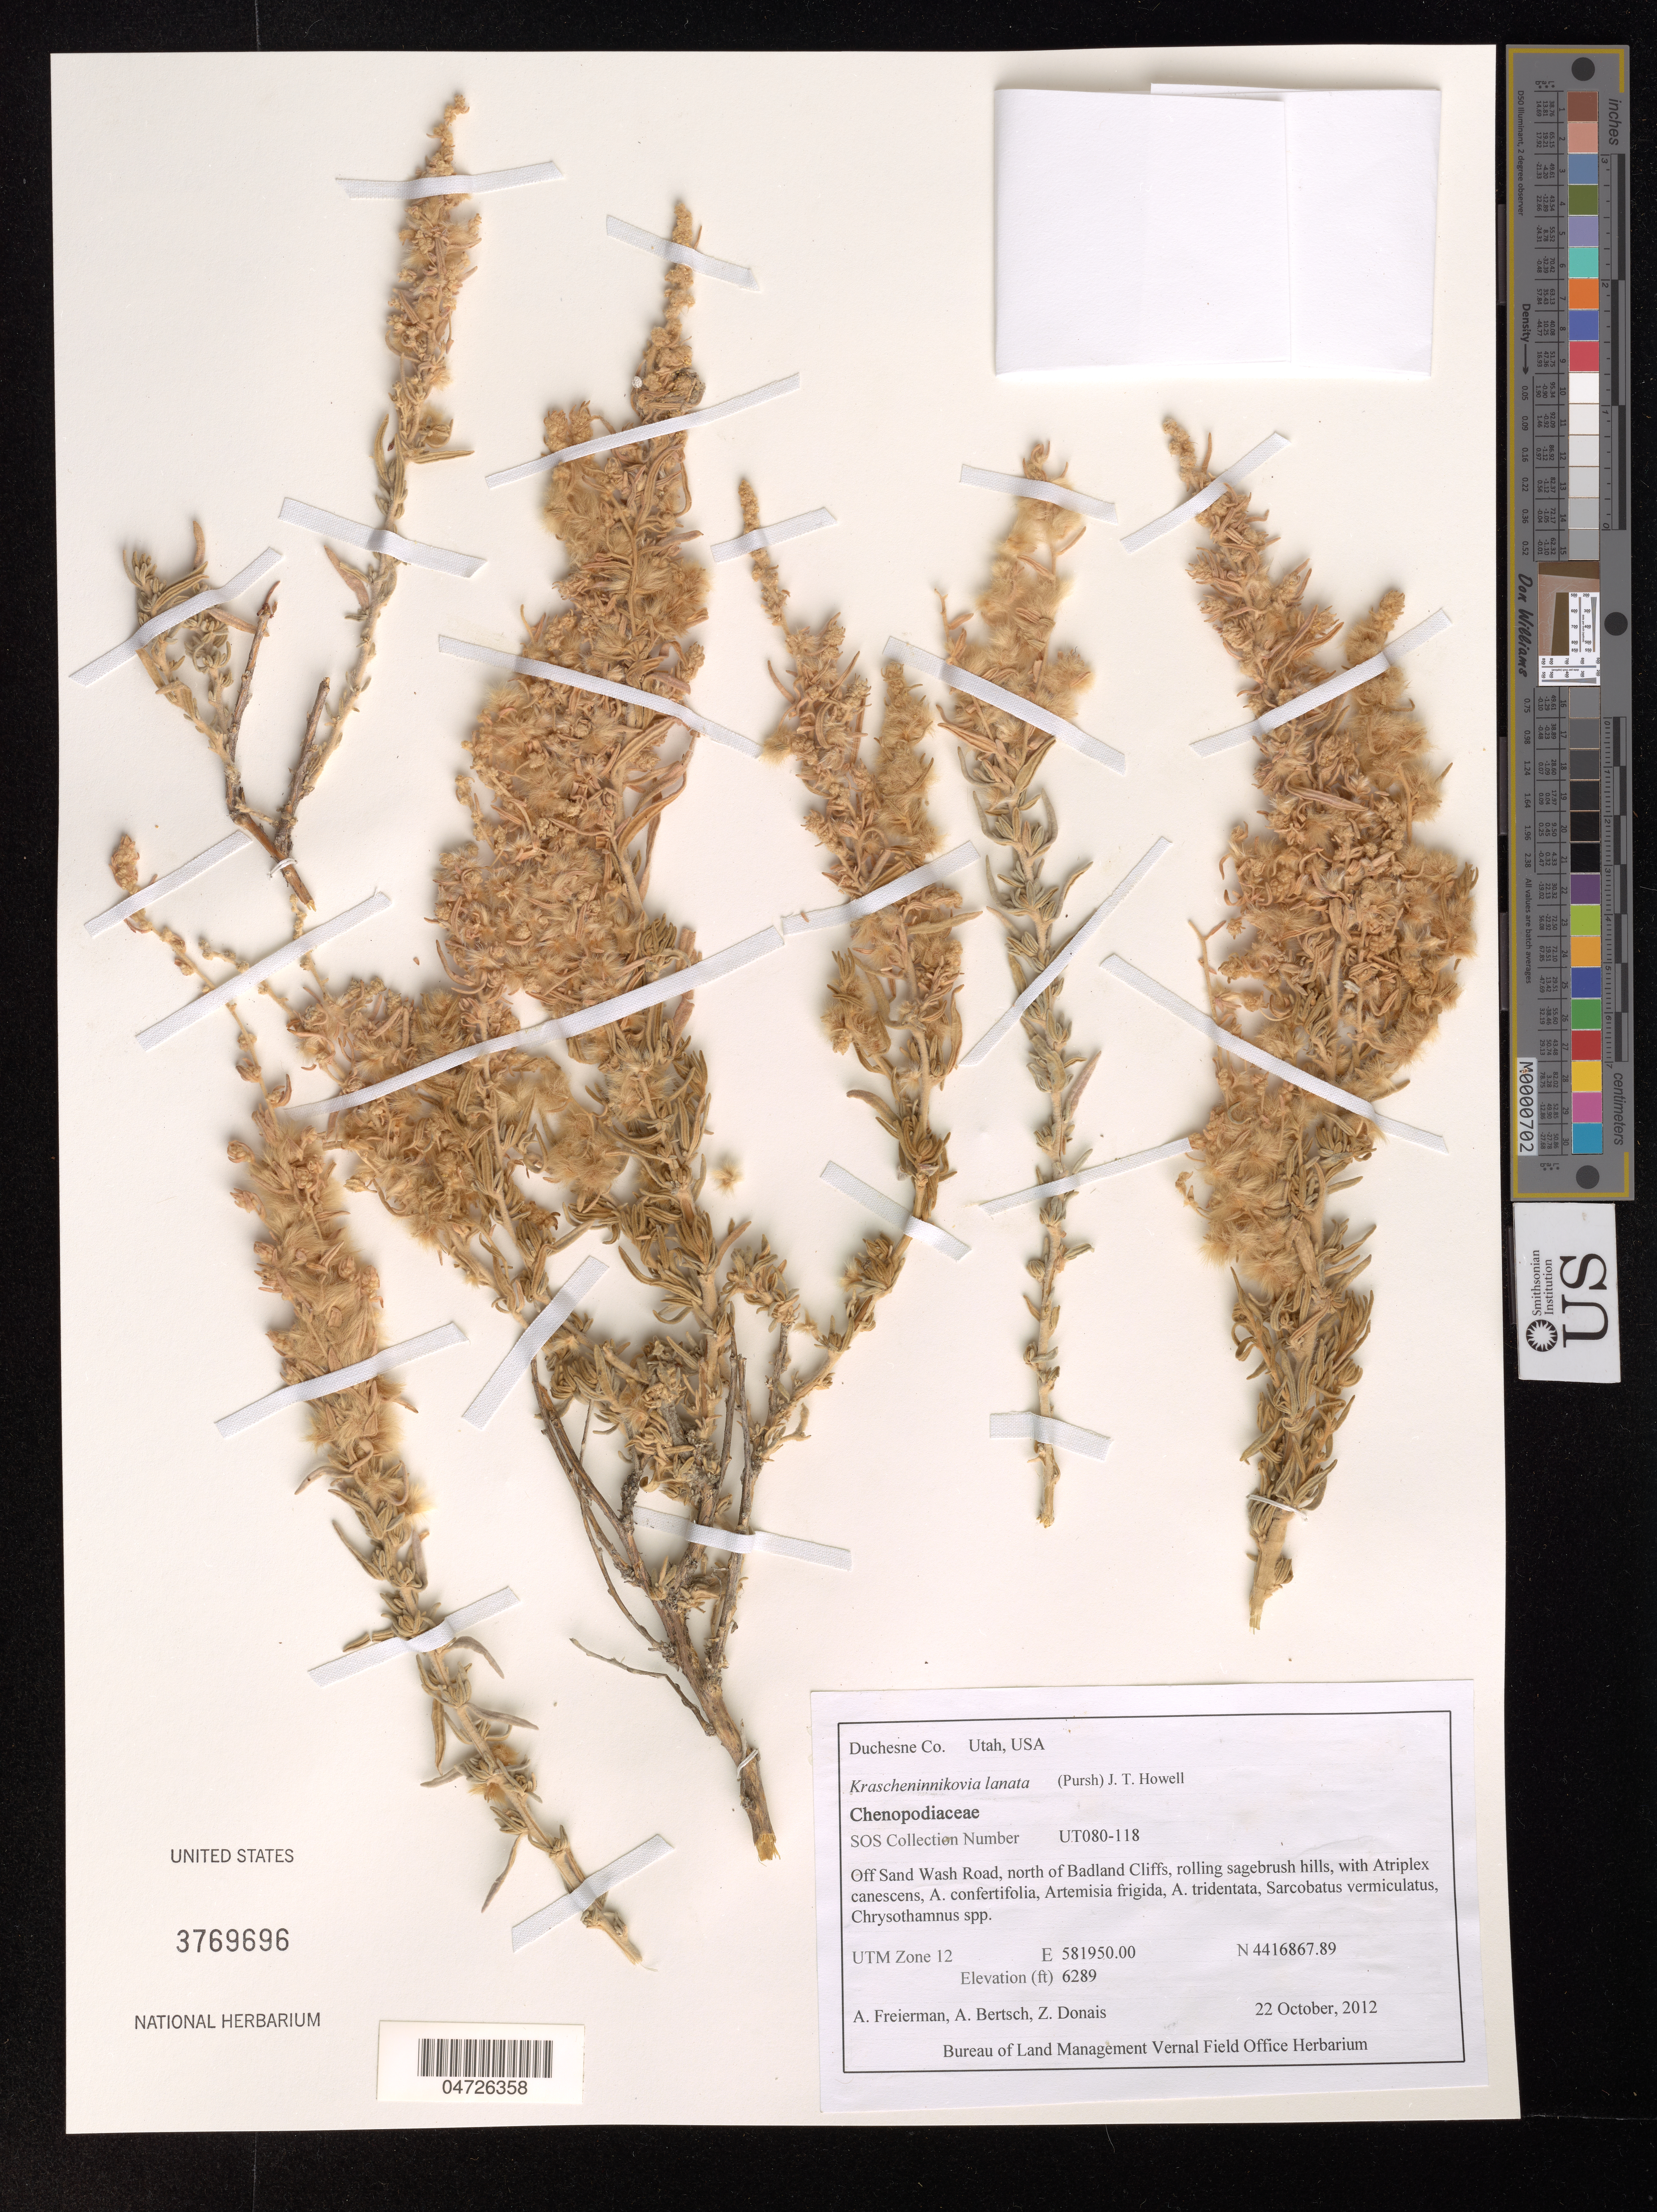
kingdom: Plantae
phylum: Tracheophyta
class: Magnoliopsida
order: Caryophyllales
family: Amaranthaceae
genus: Krascheninnikovia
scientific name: Krascheninnikovia lanata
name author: (Pursh) A. Meeuse & A.Smit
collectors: A. Freierman, A. Bertsch & Z. Donais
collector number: UT080-118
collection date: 2012-10-22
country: United States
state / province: Utah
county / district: Duchesne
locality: Duchesne Co. Off Sand Wash Road, north of Badland Cliffs. UTM Zone 12.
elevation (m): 1917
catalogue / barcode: US 3769696